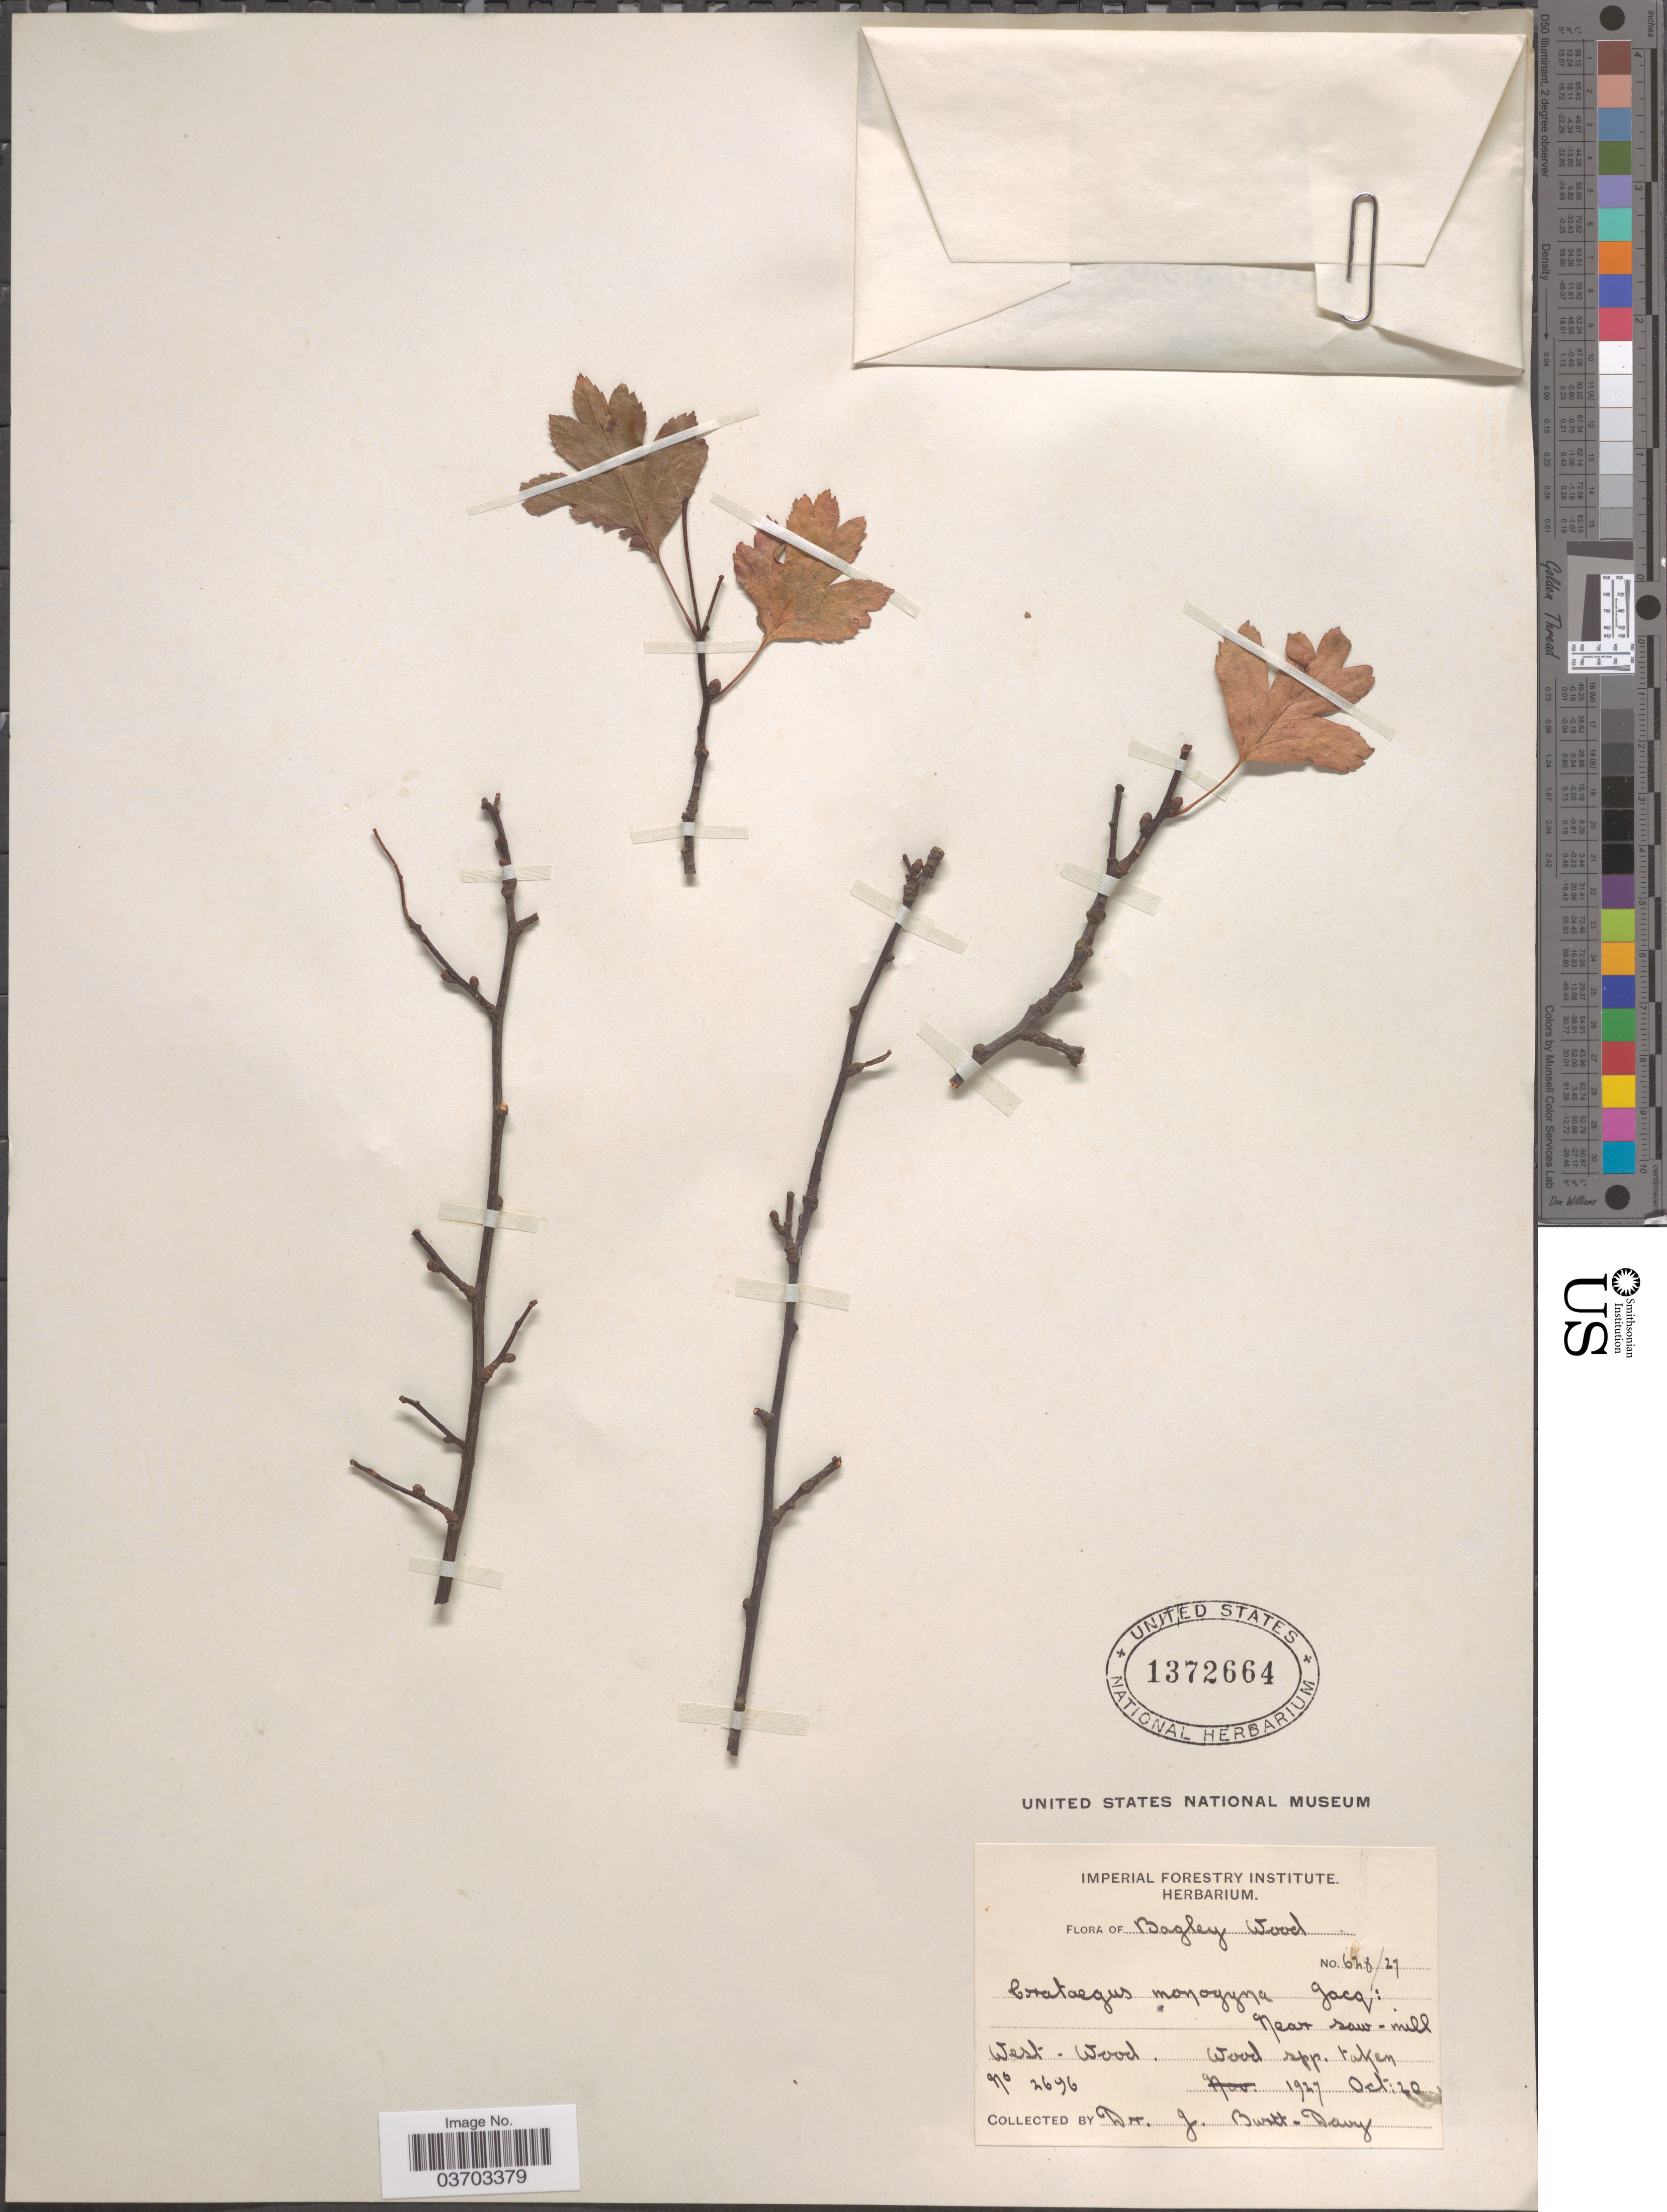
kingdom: Plantae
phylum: Tracheophyta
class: Magnoliopsida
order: Rosales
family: Rosaceae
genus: Crataegus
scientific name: Crataegus monogyna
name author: Lindin.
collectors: J. Burtt Davy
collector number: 626/27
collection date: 1927-10-20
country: United Kingdom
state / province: England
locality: Bagley Wood. Near saw-mill. West-Wood.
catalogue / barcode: US 1372664